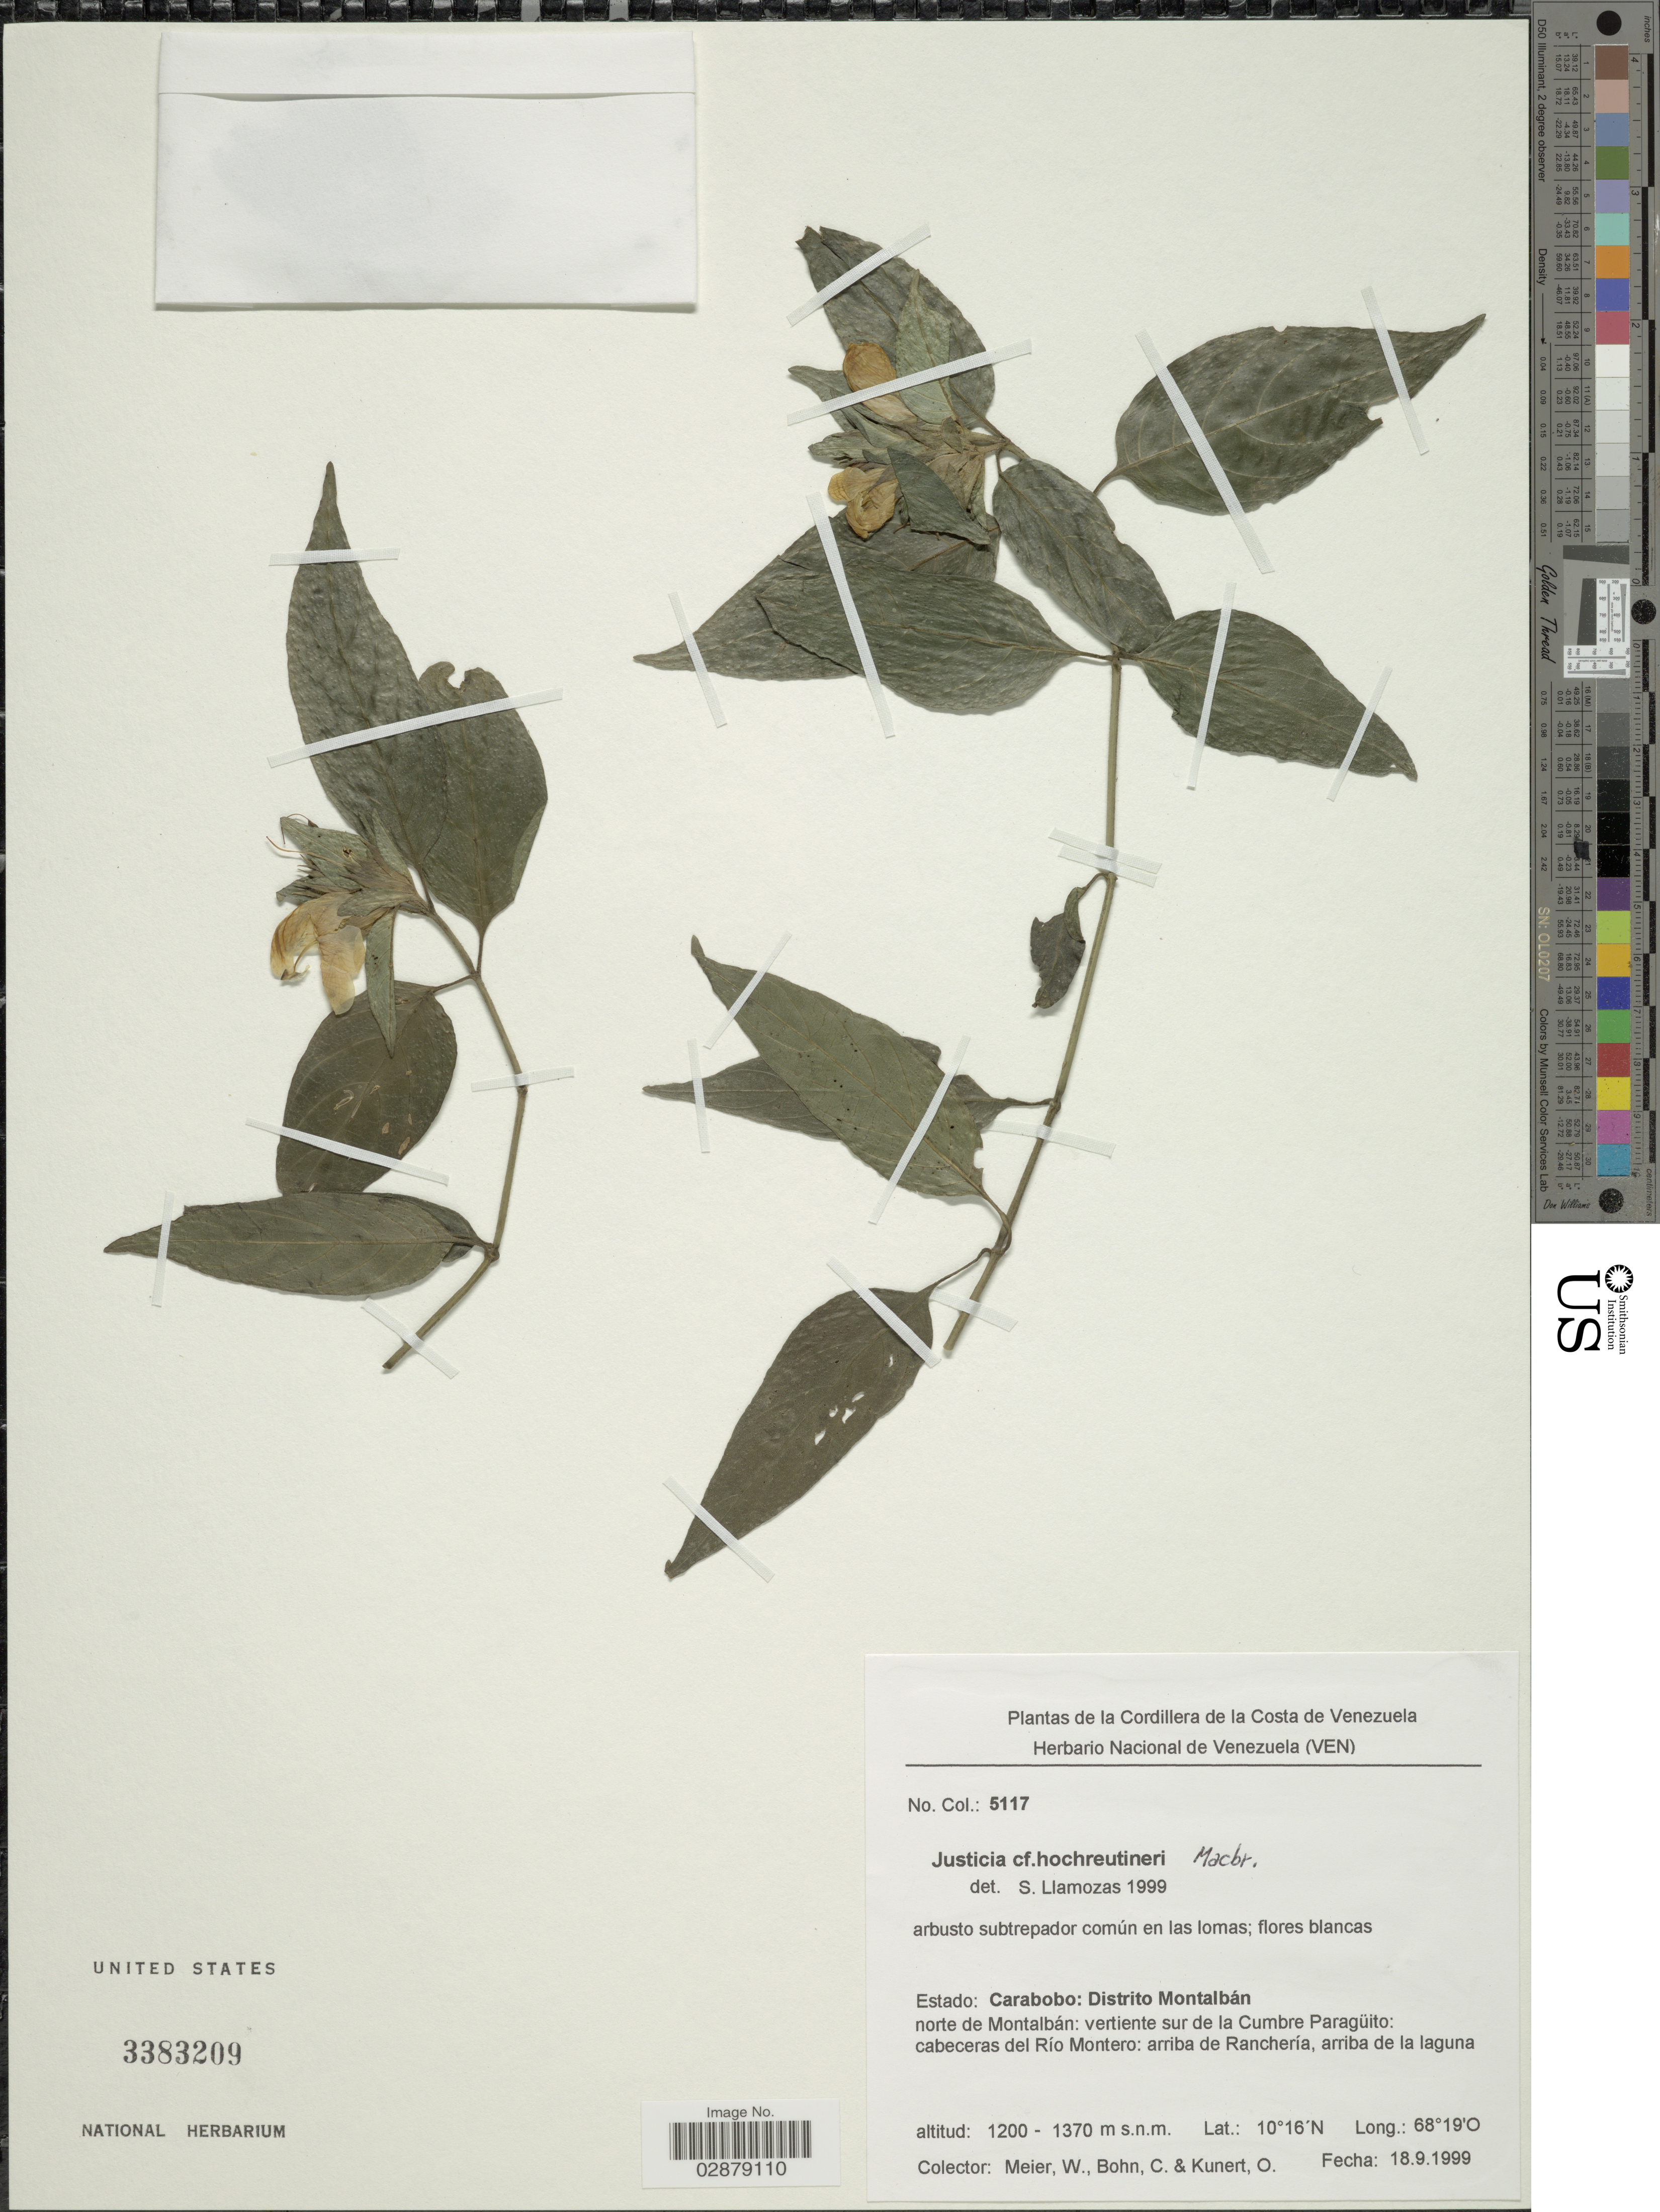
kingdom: Plantae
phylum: Tracheophyta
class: Magnoliopsida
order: Lamiales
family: Acanthaceae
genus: Justicia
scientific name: Justicia hochreutineri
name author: J.F. Macbr.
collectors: W. Meier, C. Bohn & O. Kunert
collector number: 5117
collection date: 1999-09-18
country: Venezuela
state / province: Carabobo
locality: Distrito Montalbán. Norte de Montalbán: vertiente sur de la Cumbre Paragüito: Cabeceras del Río Montero: arriba de Ranchería, arriba de la laguna.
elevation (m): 1200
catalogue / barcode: US 3383209